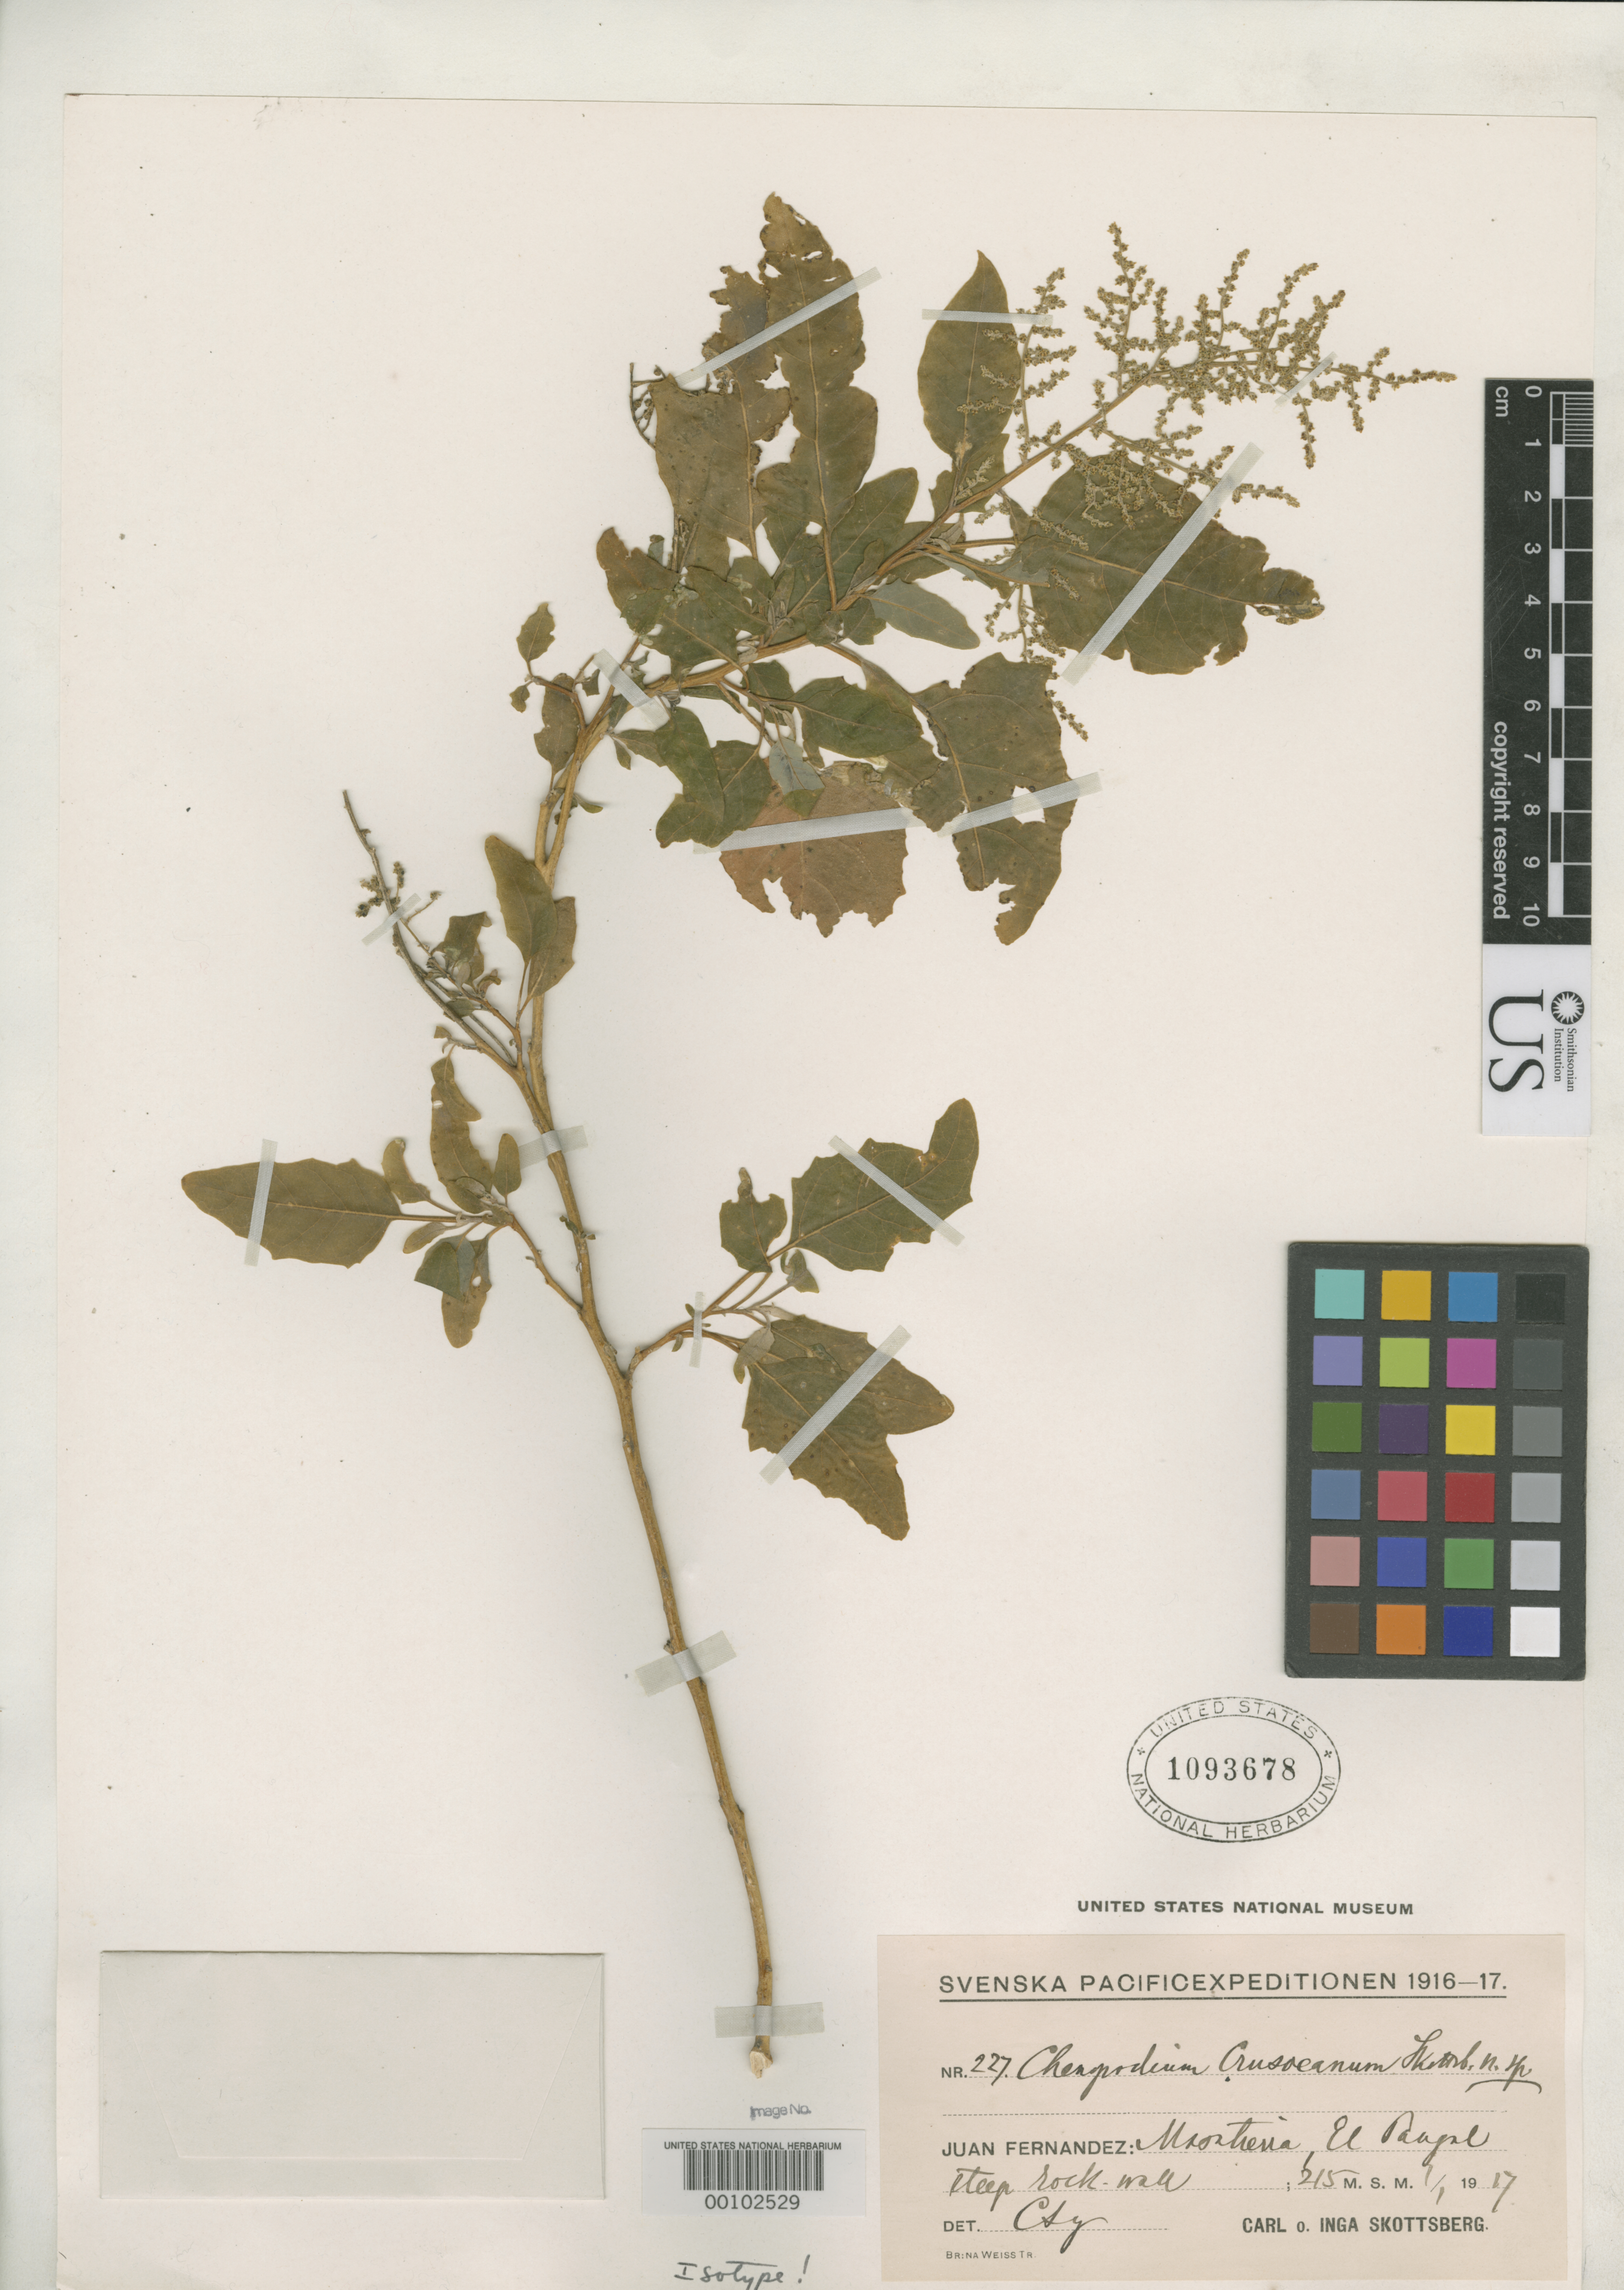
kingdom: Plantae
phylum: Tracheophyta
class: Magnoliopsida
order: Caryophyllales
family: Amaranthaceae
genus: Chenopodium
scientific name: Chenopodium crusoeanum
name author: Skottsb.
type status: Type Collection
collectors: C. Skottsberg & I. Skottsberg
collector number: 227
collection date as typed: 01 Jan 1917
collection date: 1917-01-01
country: Chile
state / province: Valparaíso (V)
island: Isla Más a Tierra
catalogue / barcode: US 1093678